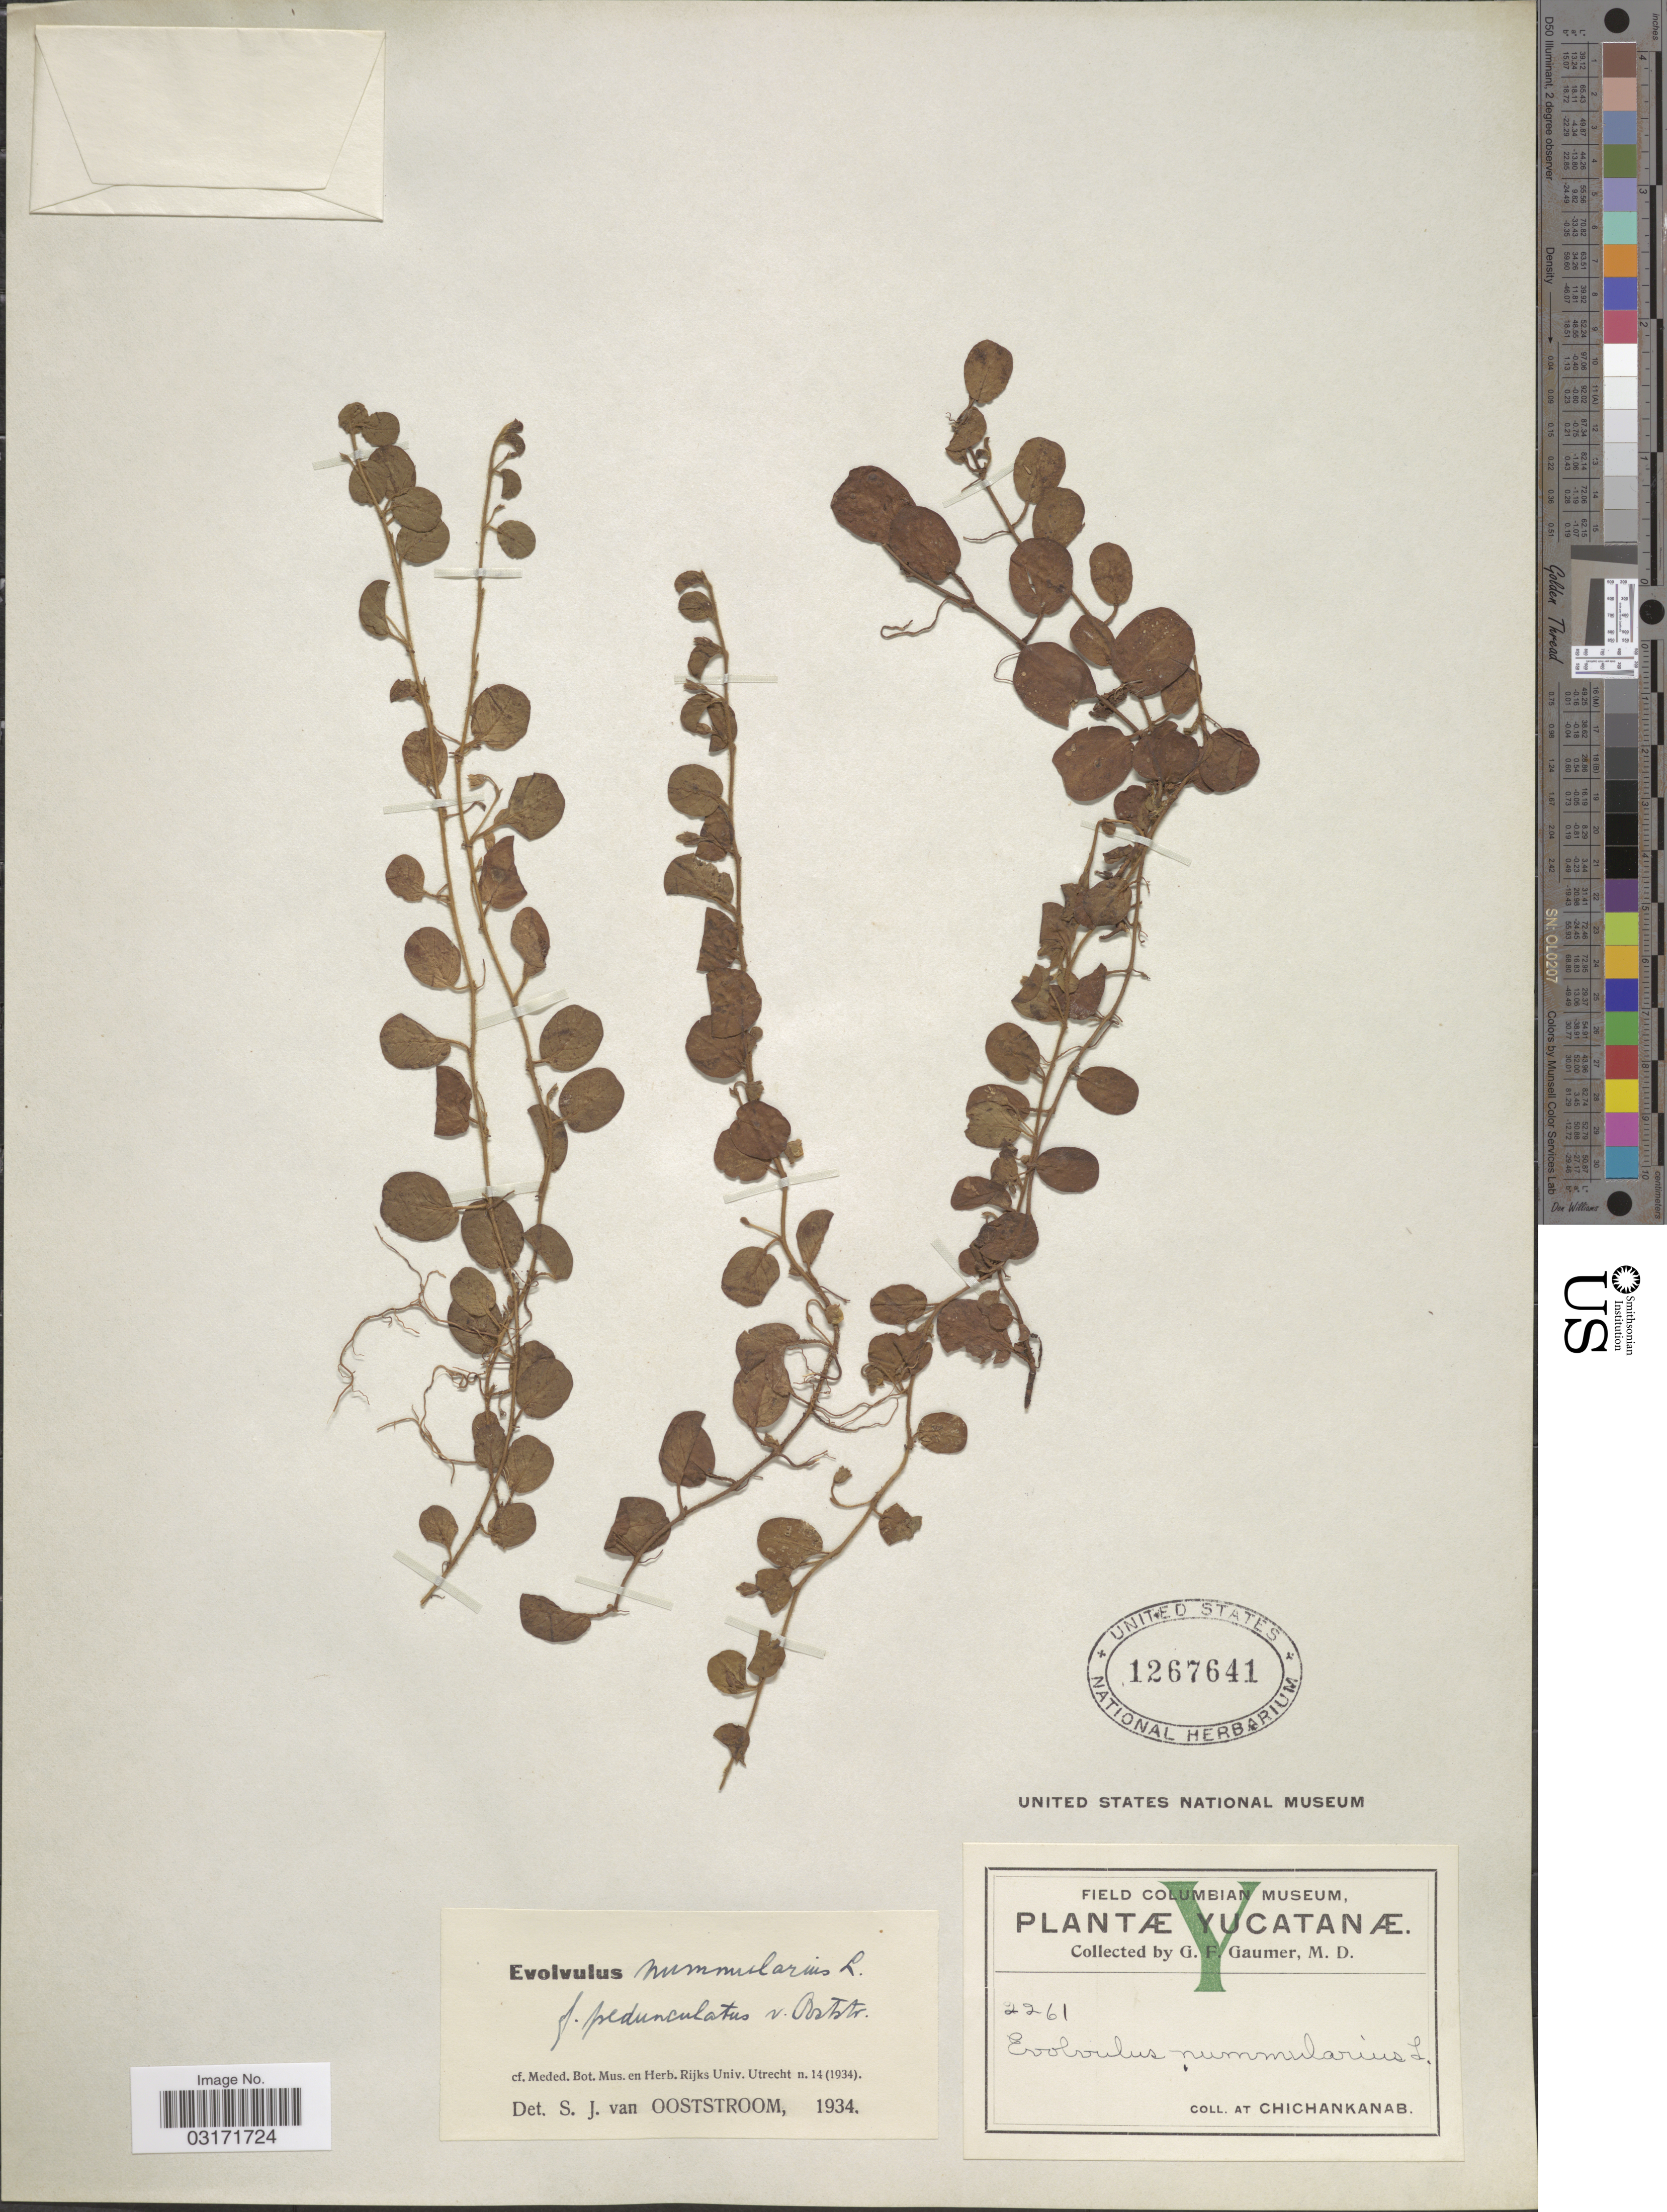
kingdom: Plantae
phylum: Tracheophyta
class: Magnoliopsida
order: Solanales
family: Convolvulaceae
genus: Evolvulus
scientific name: Evolvulus nummularius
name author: (L.) L.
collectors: G. F. Gaumer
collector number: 2261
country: Mexico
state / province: Yucatán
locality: At Chichankanab.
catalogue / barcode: US 1267641